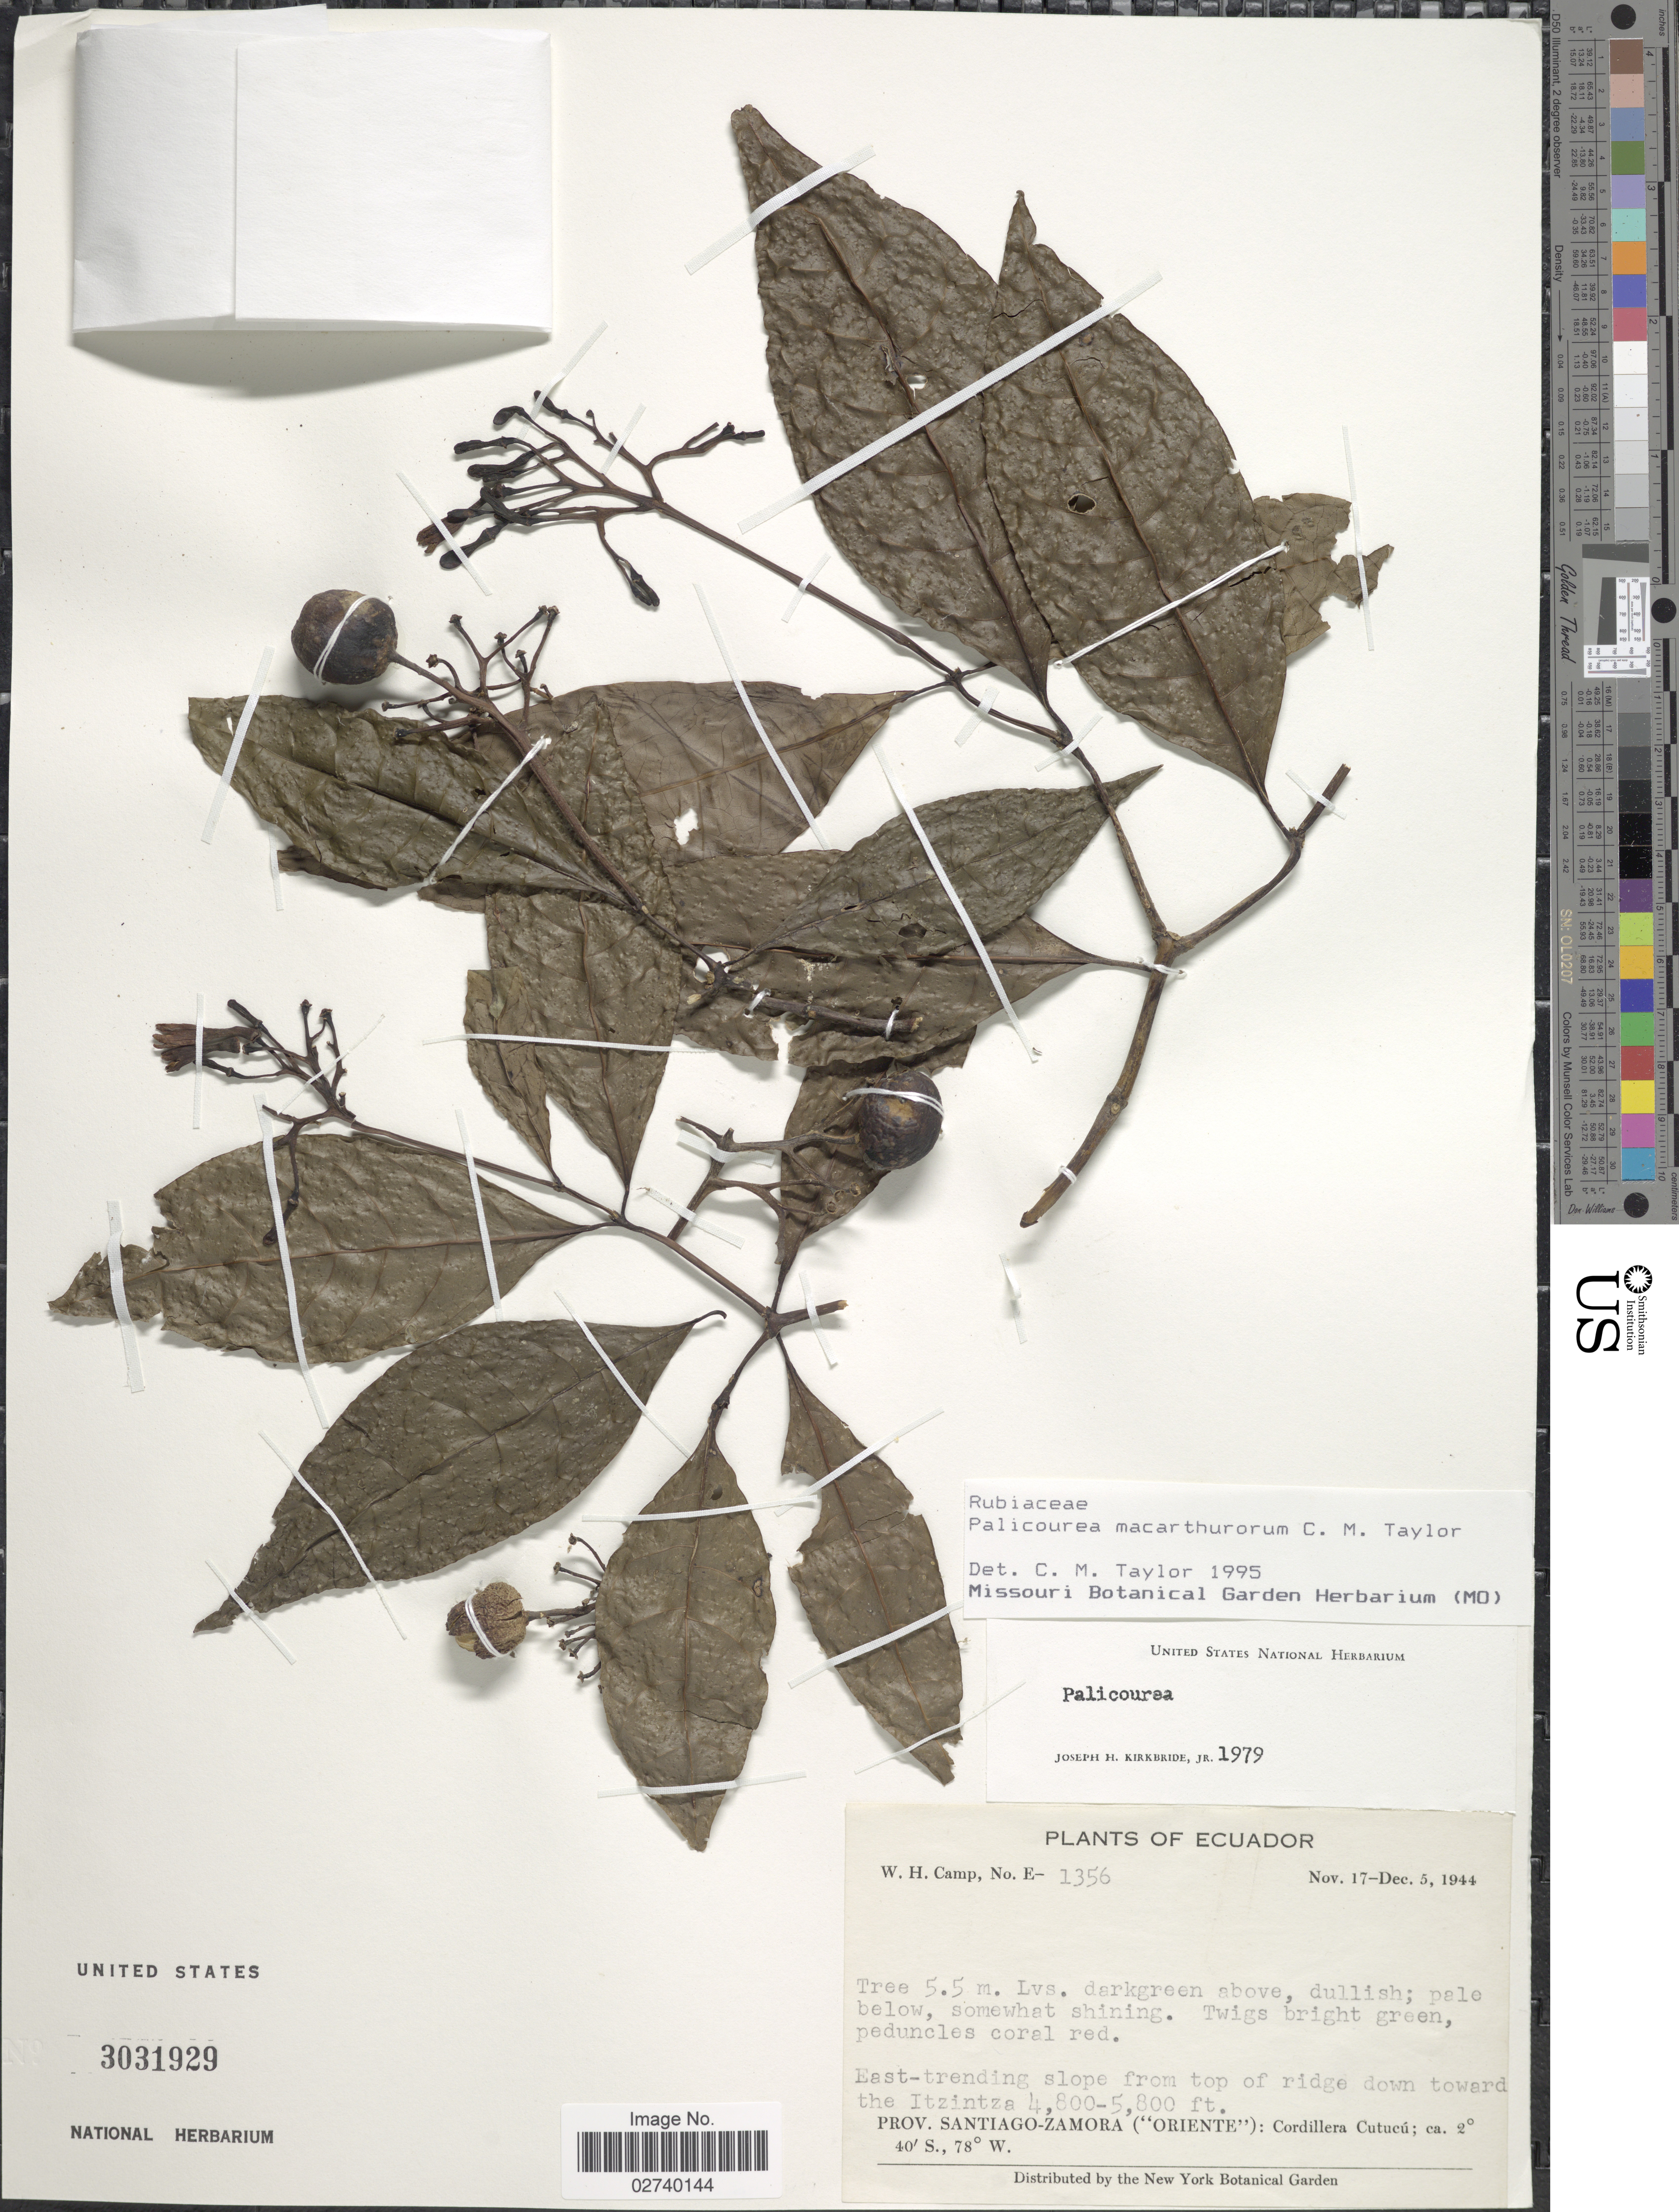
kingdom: Plantae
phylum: Tracheophyta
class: Magnoliopsida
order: Gentianales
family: Rubiaceae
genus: Palicourea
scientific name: Palicourea macarthurorum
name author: C.M. Taylor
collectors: W. H. Camp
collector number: E-1356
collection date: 1944-11-17/1944-12-05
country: Ecuador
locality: East-trending slope from top of ridge down toward the Itzintza, Prov. Santiago-Zamora ("Oriente"): Cordillera Cutucu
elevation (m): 1463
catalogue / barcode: US 3031929